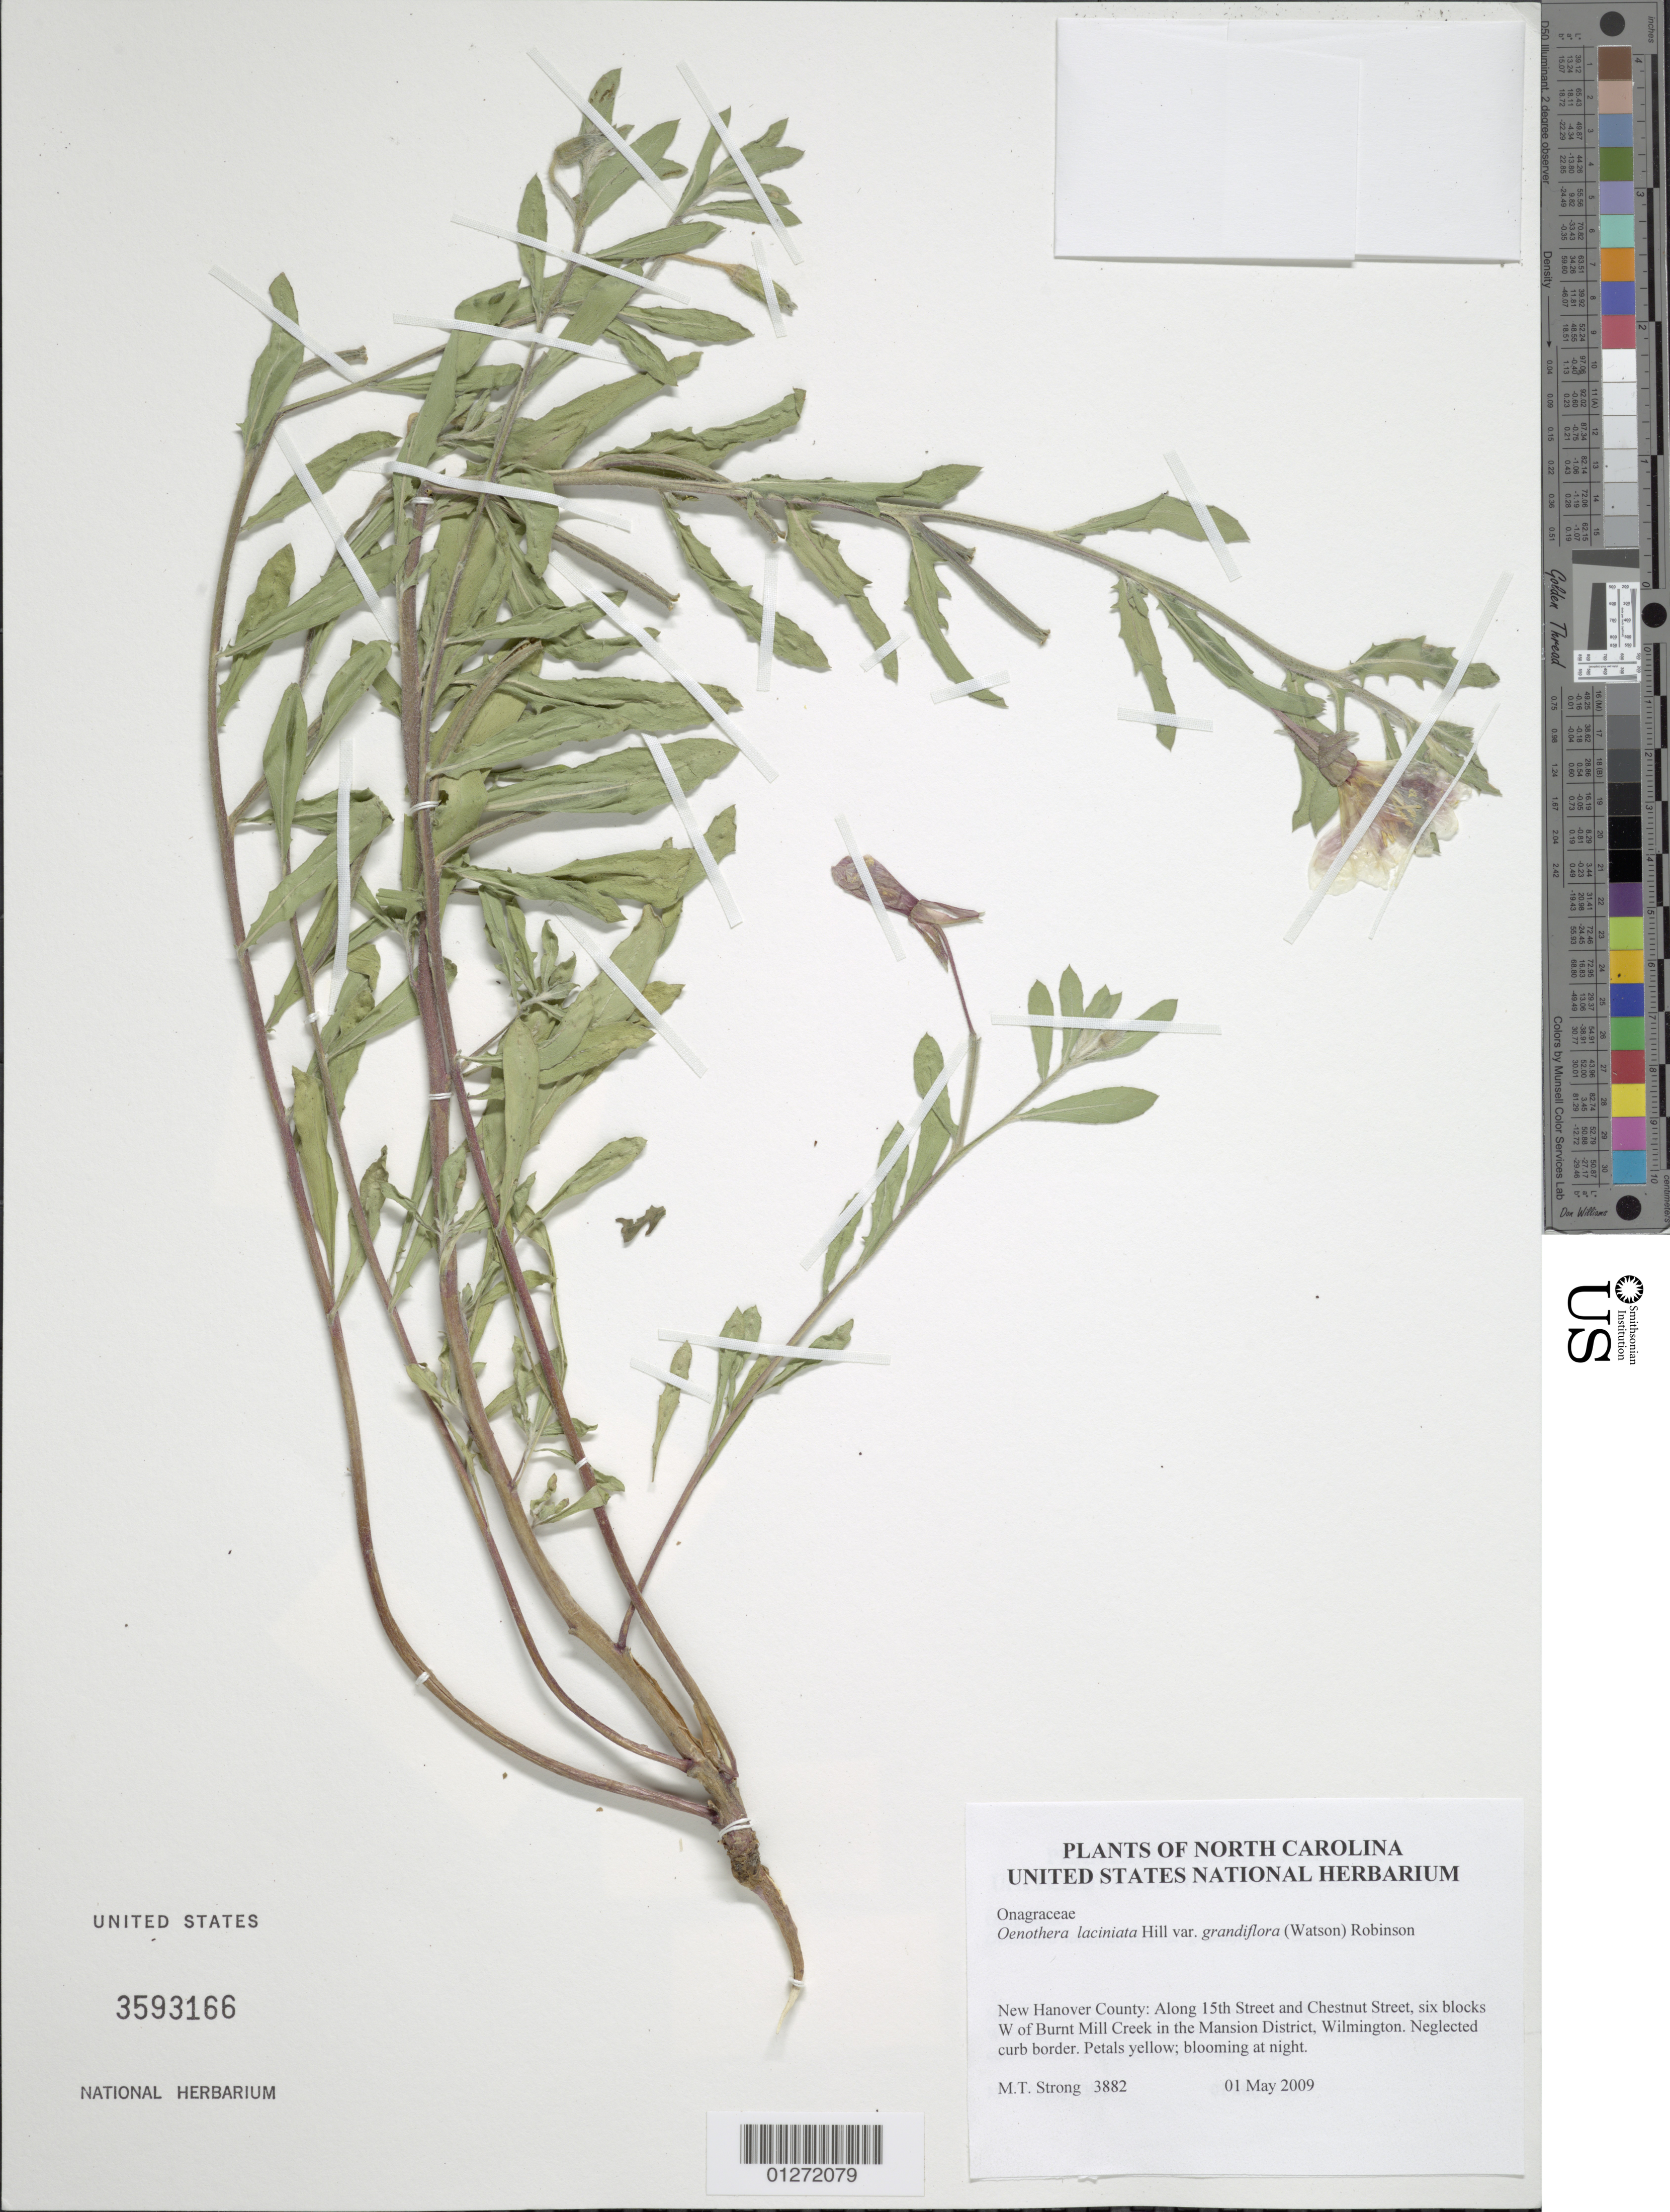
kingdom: Plantae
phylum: Tracheophyta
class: Magnoliopsida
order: Myrtales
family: Onagraceae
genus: Oenothera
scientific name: Oenothera laciniata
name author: Hill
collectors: M. T. Strong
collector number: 3882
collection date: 2009-05-01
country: United States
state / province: North Carolina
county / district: New Hanover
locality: Along 15th Street and Chestnut Street, 6 blocks W of Burnt Mill Creek in the Mansion District, Wilmington.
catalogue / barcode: US 3593166